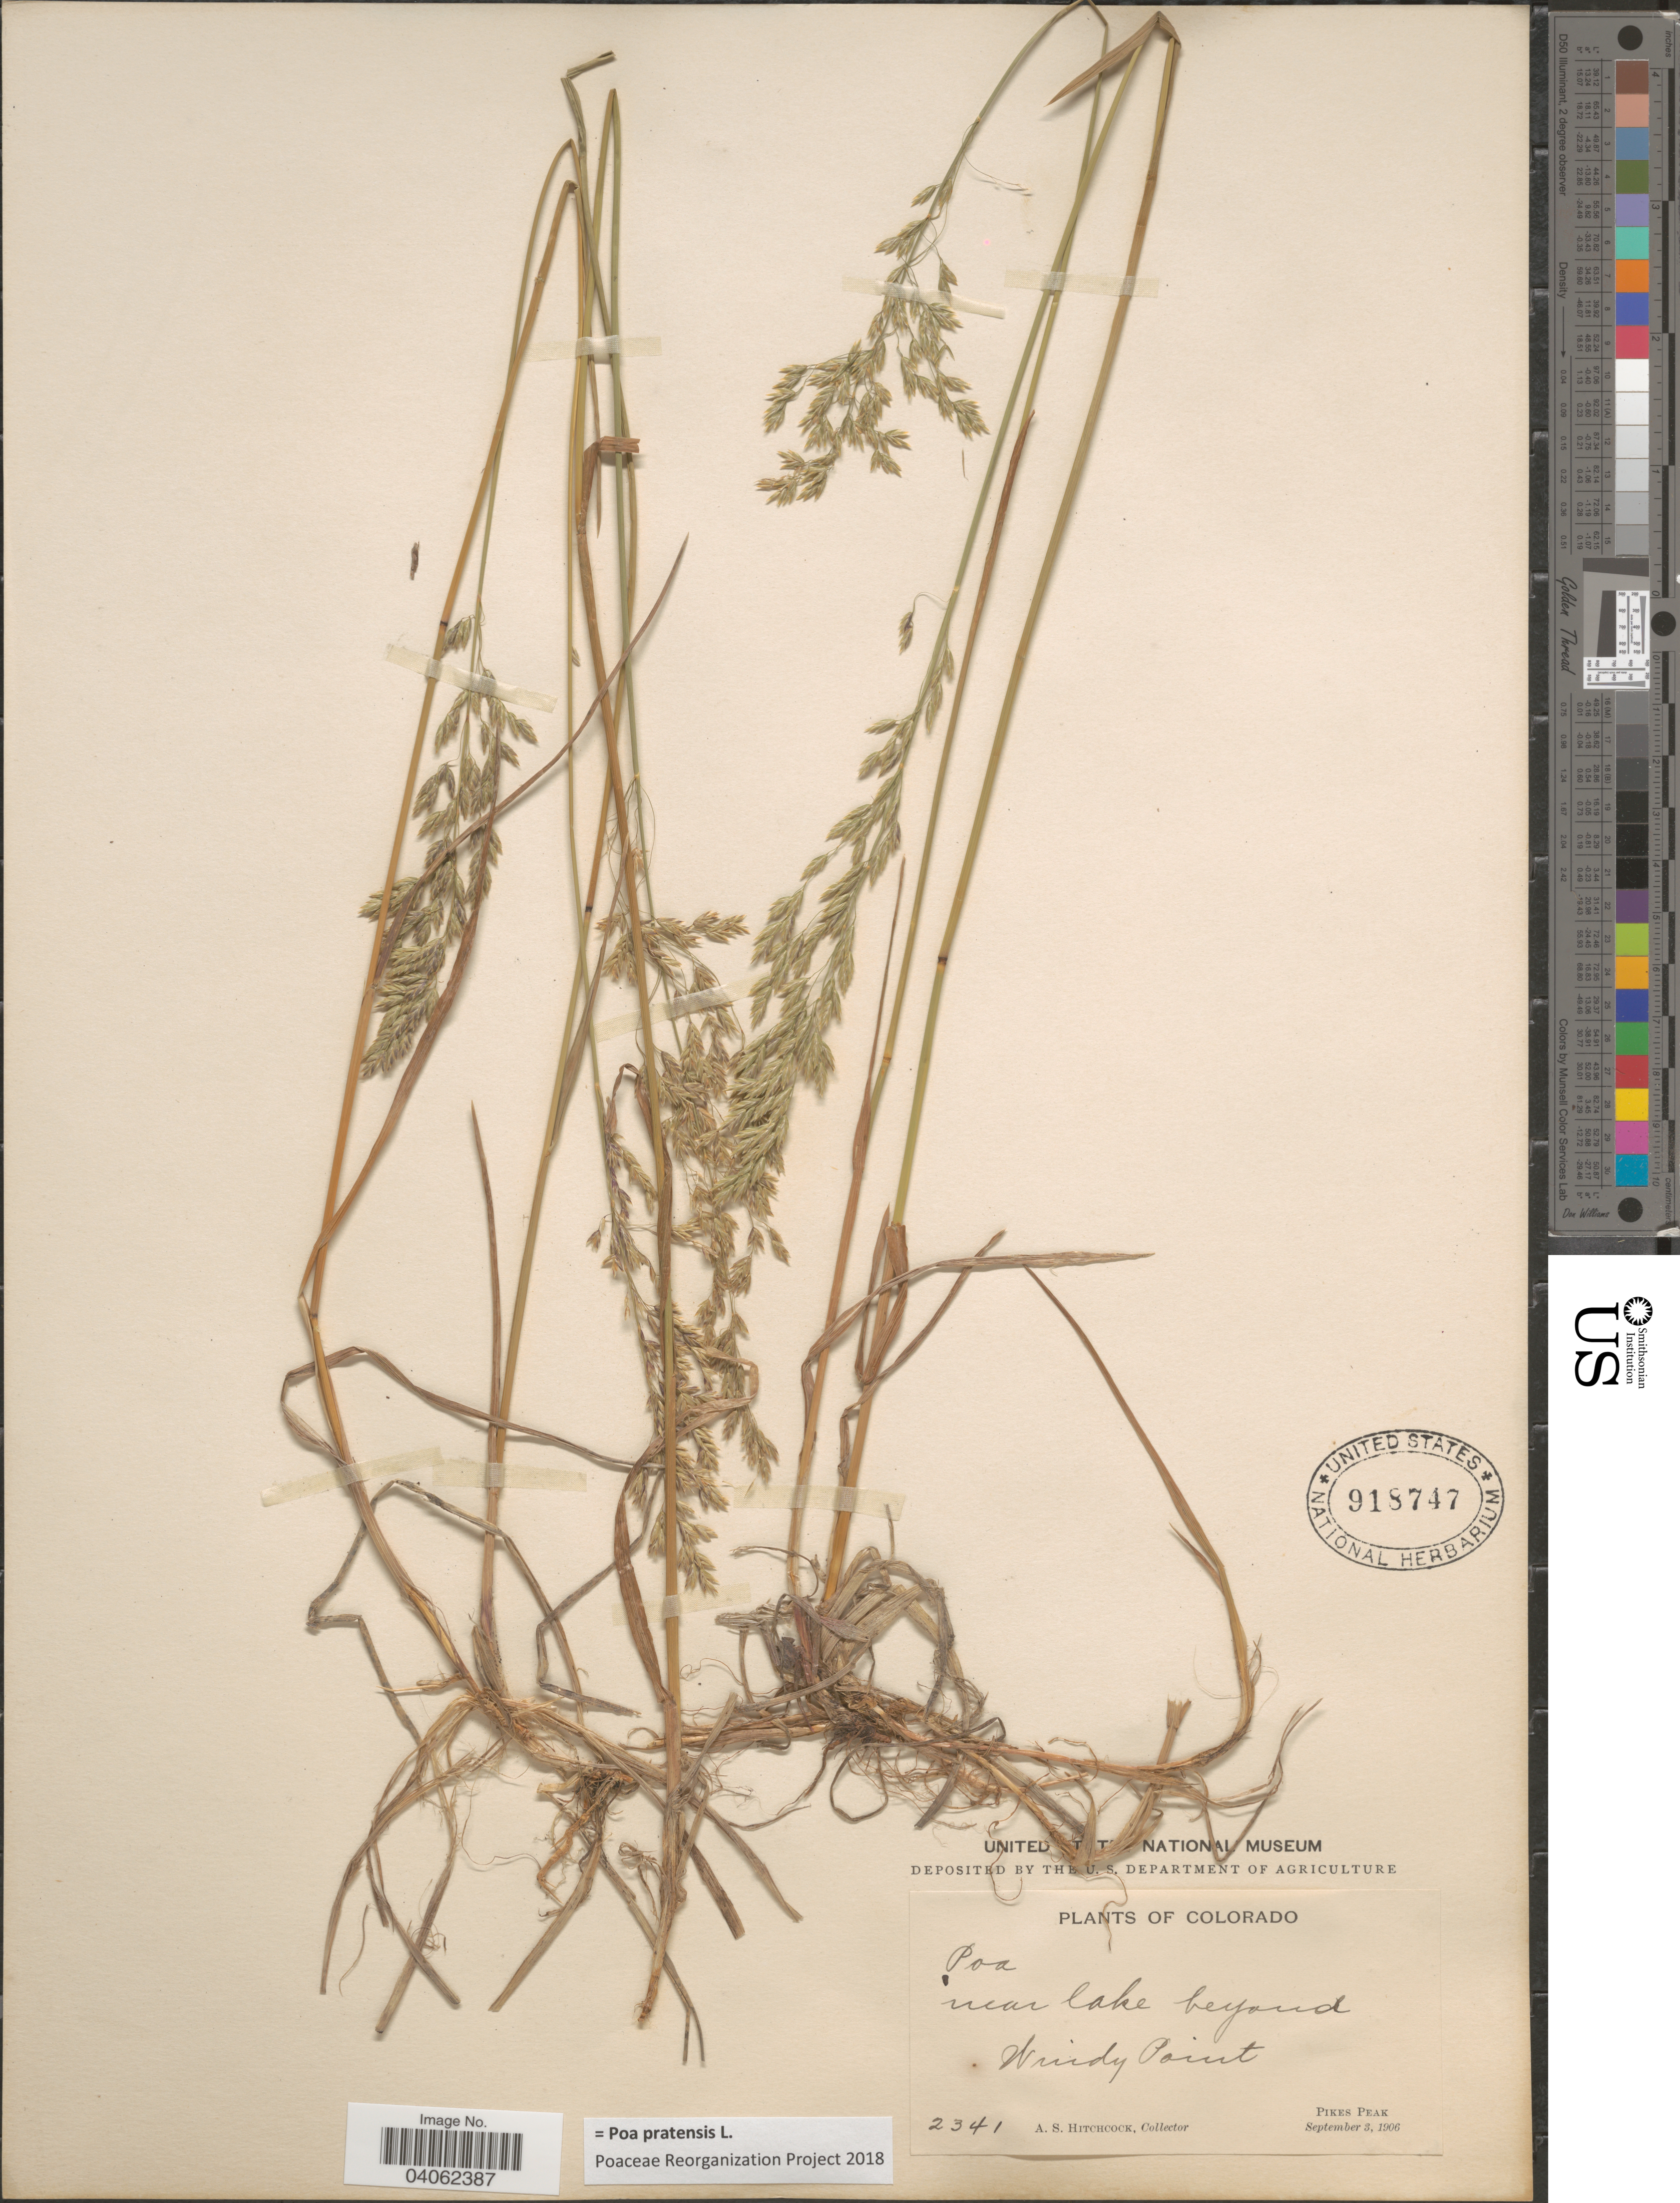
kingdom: Plantae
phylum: Tracheophyta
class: Liliopsida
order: Poales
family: Poaceae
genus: Poa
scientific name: Poa pratensis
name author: L.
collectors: A. S. Hitchcock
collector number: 2341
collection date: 1906-09-03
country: United States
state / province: Colorado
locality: Near lake beyond Windy Point. Pikes Peak.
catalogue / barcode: US 918747